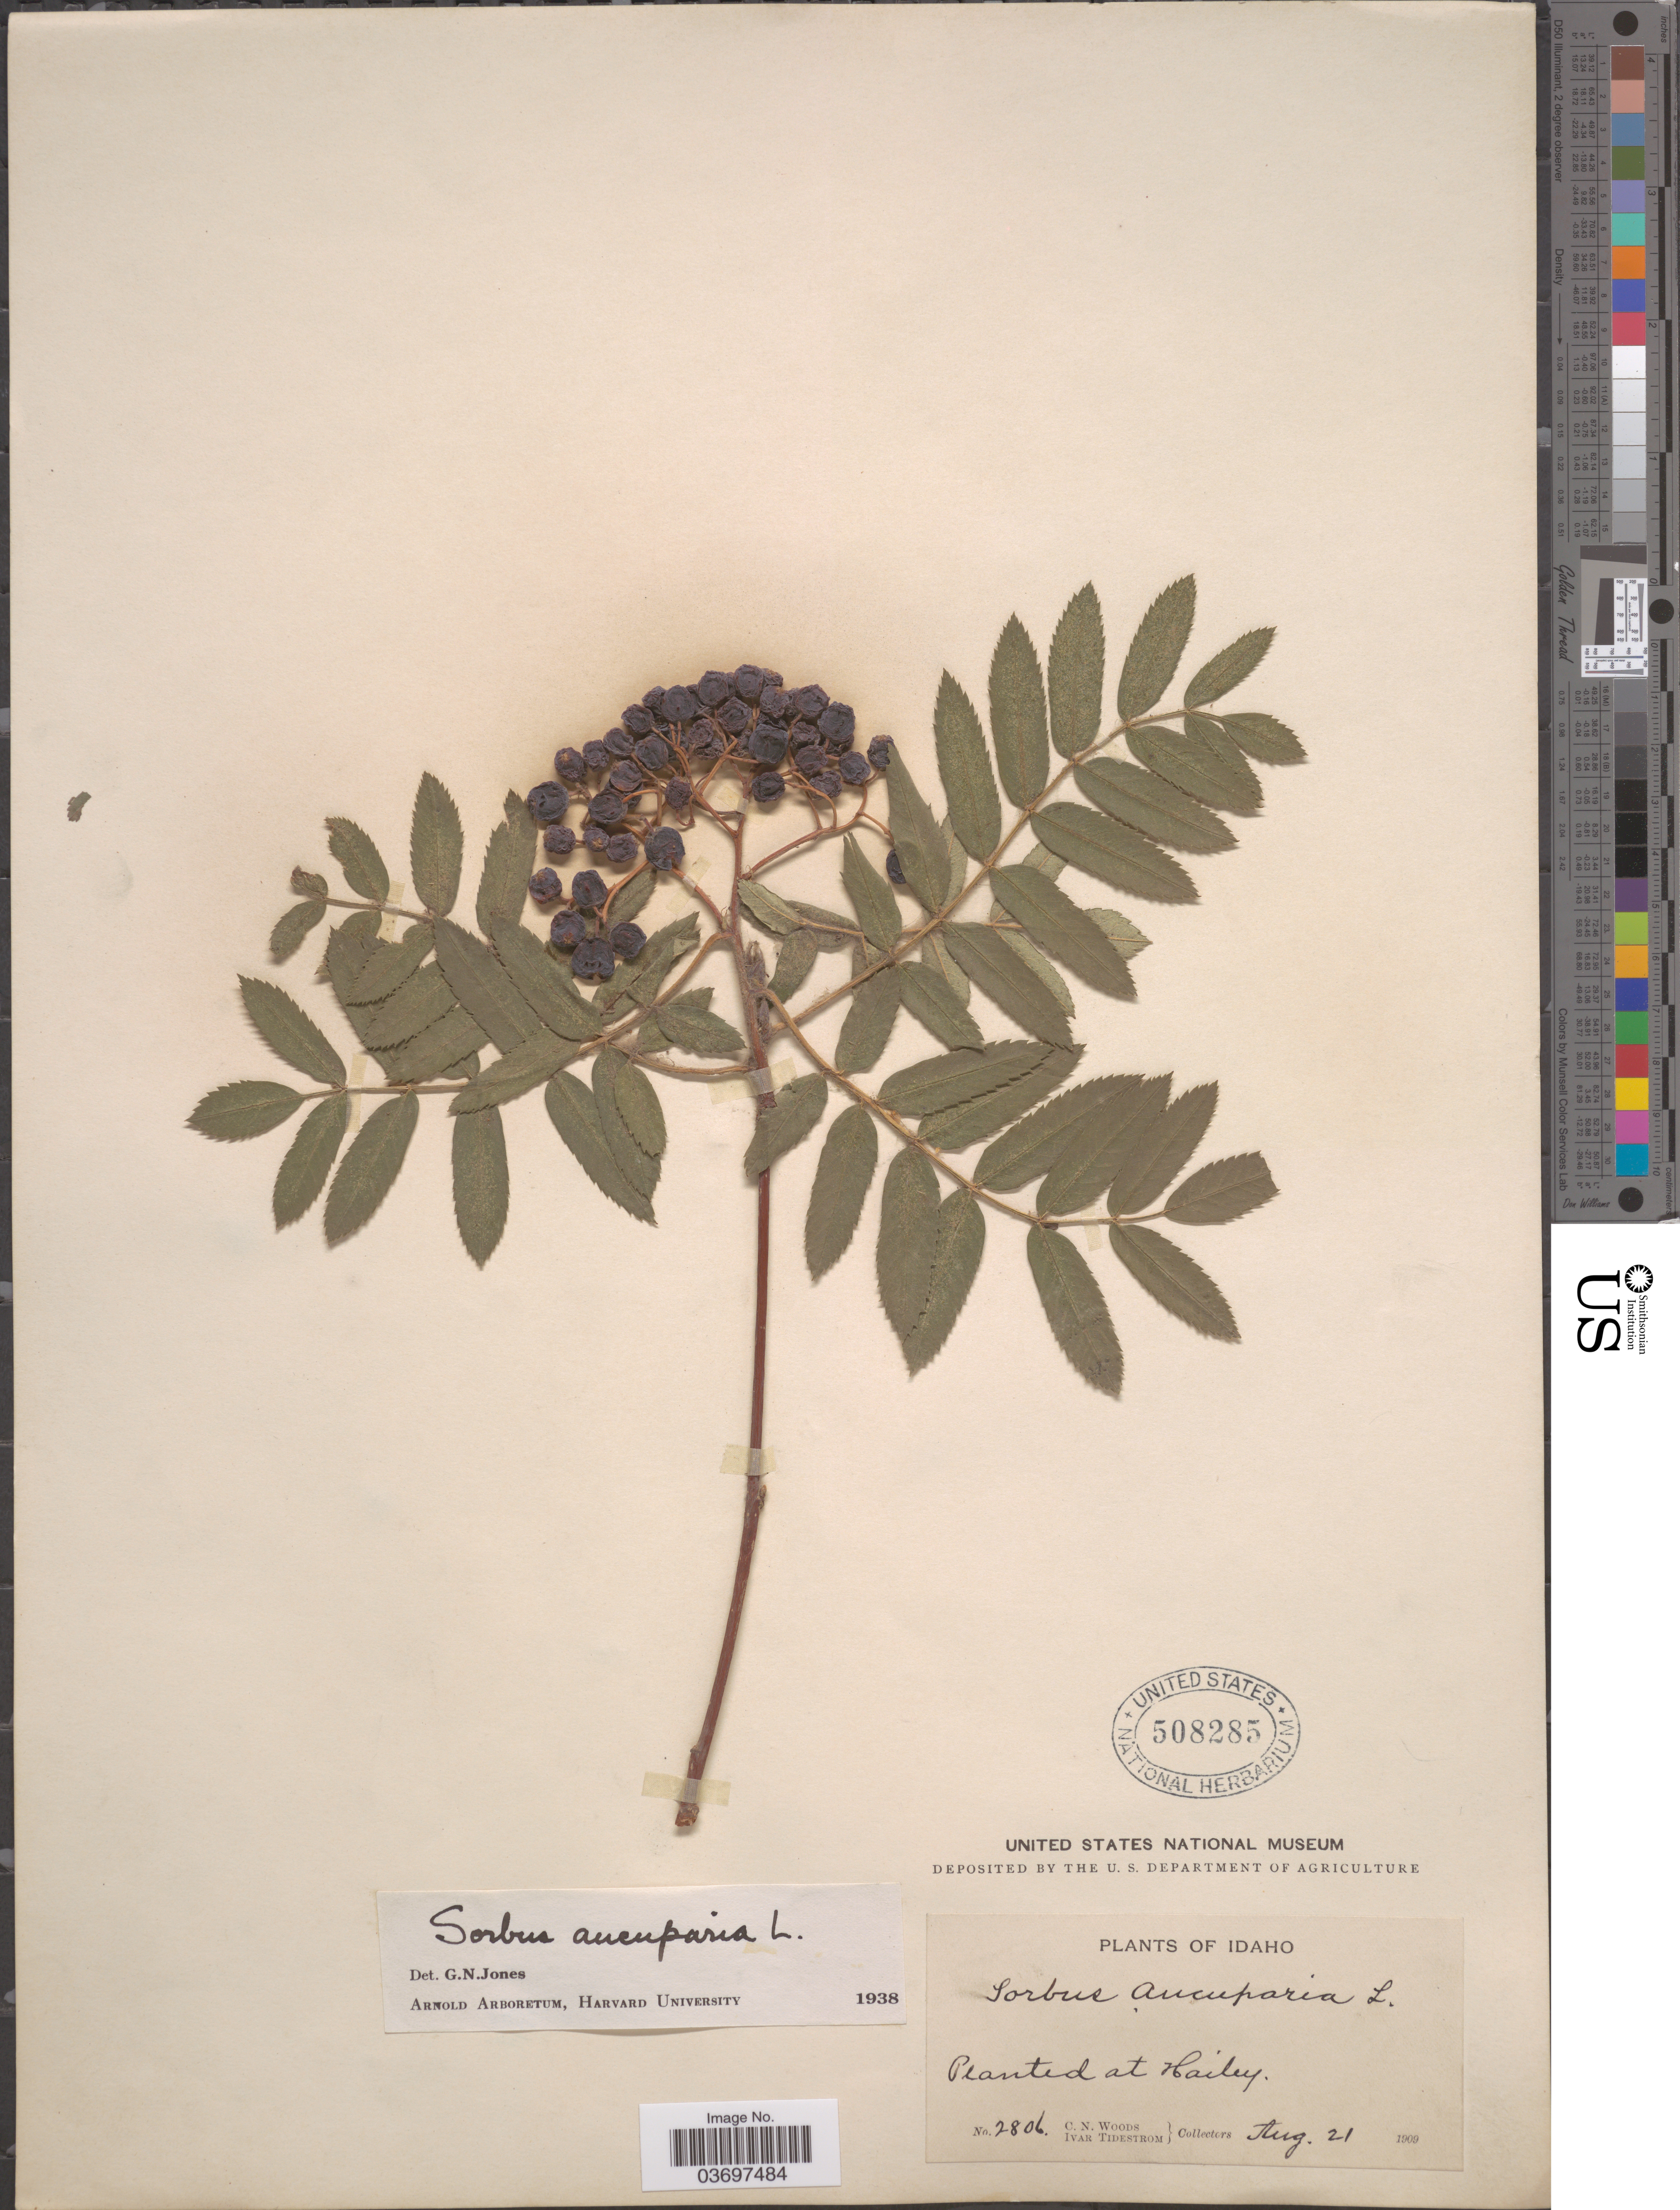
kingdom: Plantae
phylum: Tracheophyta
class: Magnoliopsida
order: Rosales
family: Rosaceae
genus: Sorbus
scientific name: Sorbus aucuparia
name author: L.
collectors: C. Woods & I. F. Tidestrom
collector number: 2806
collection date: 1909-08-21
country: United States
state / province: Idaho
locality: At Hailey.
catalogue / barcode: US 508285